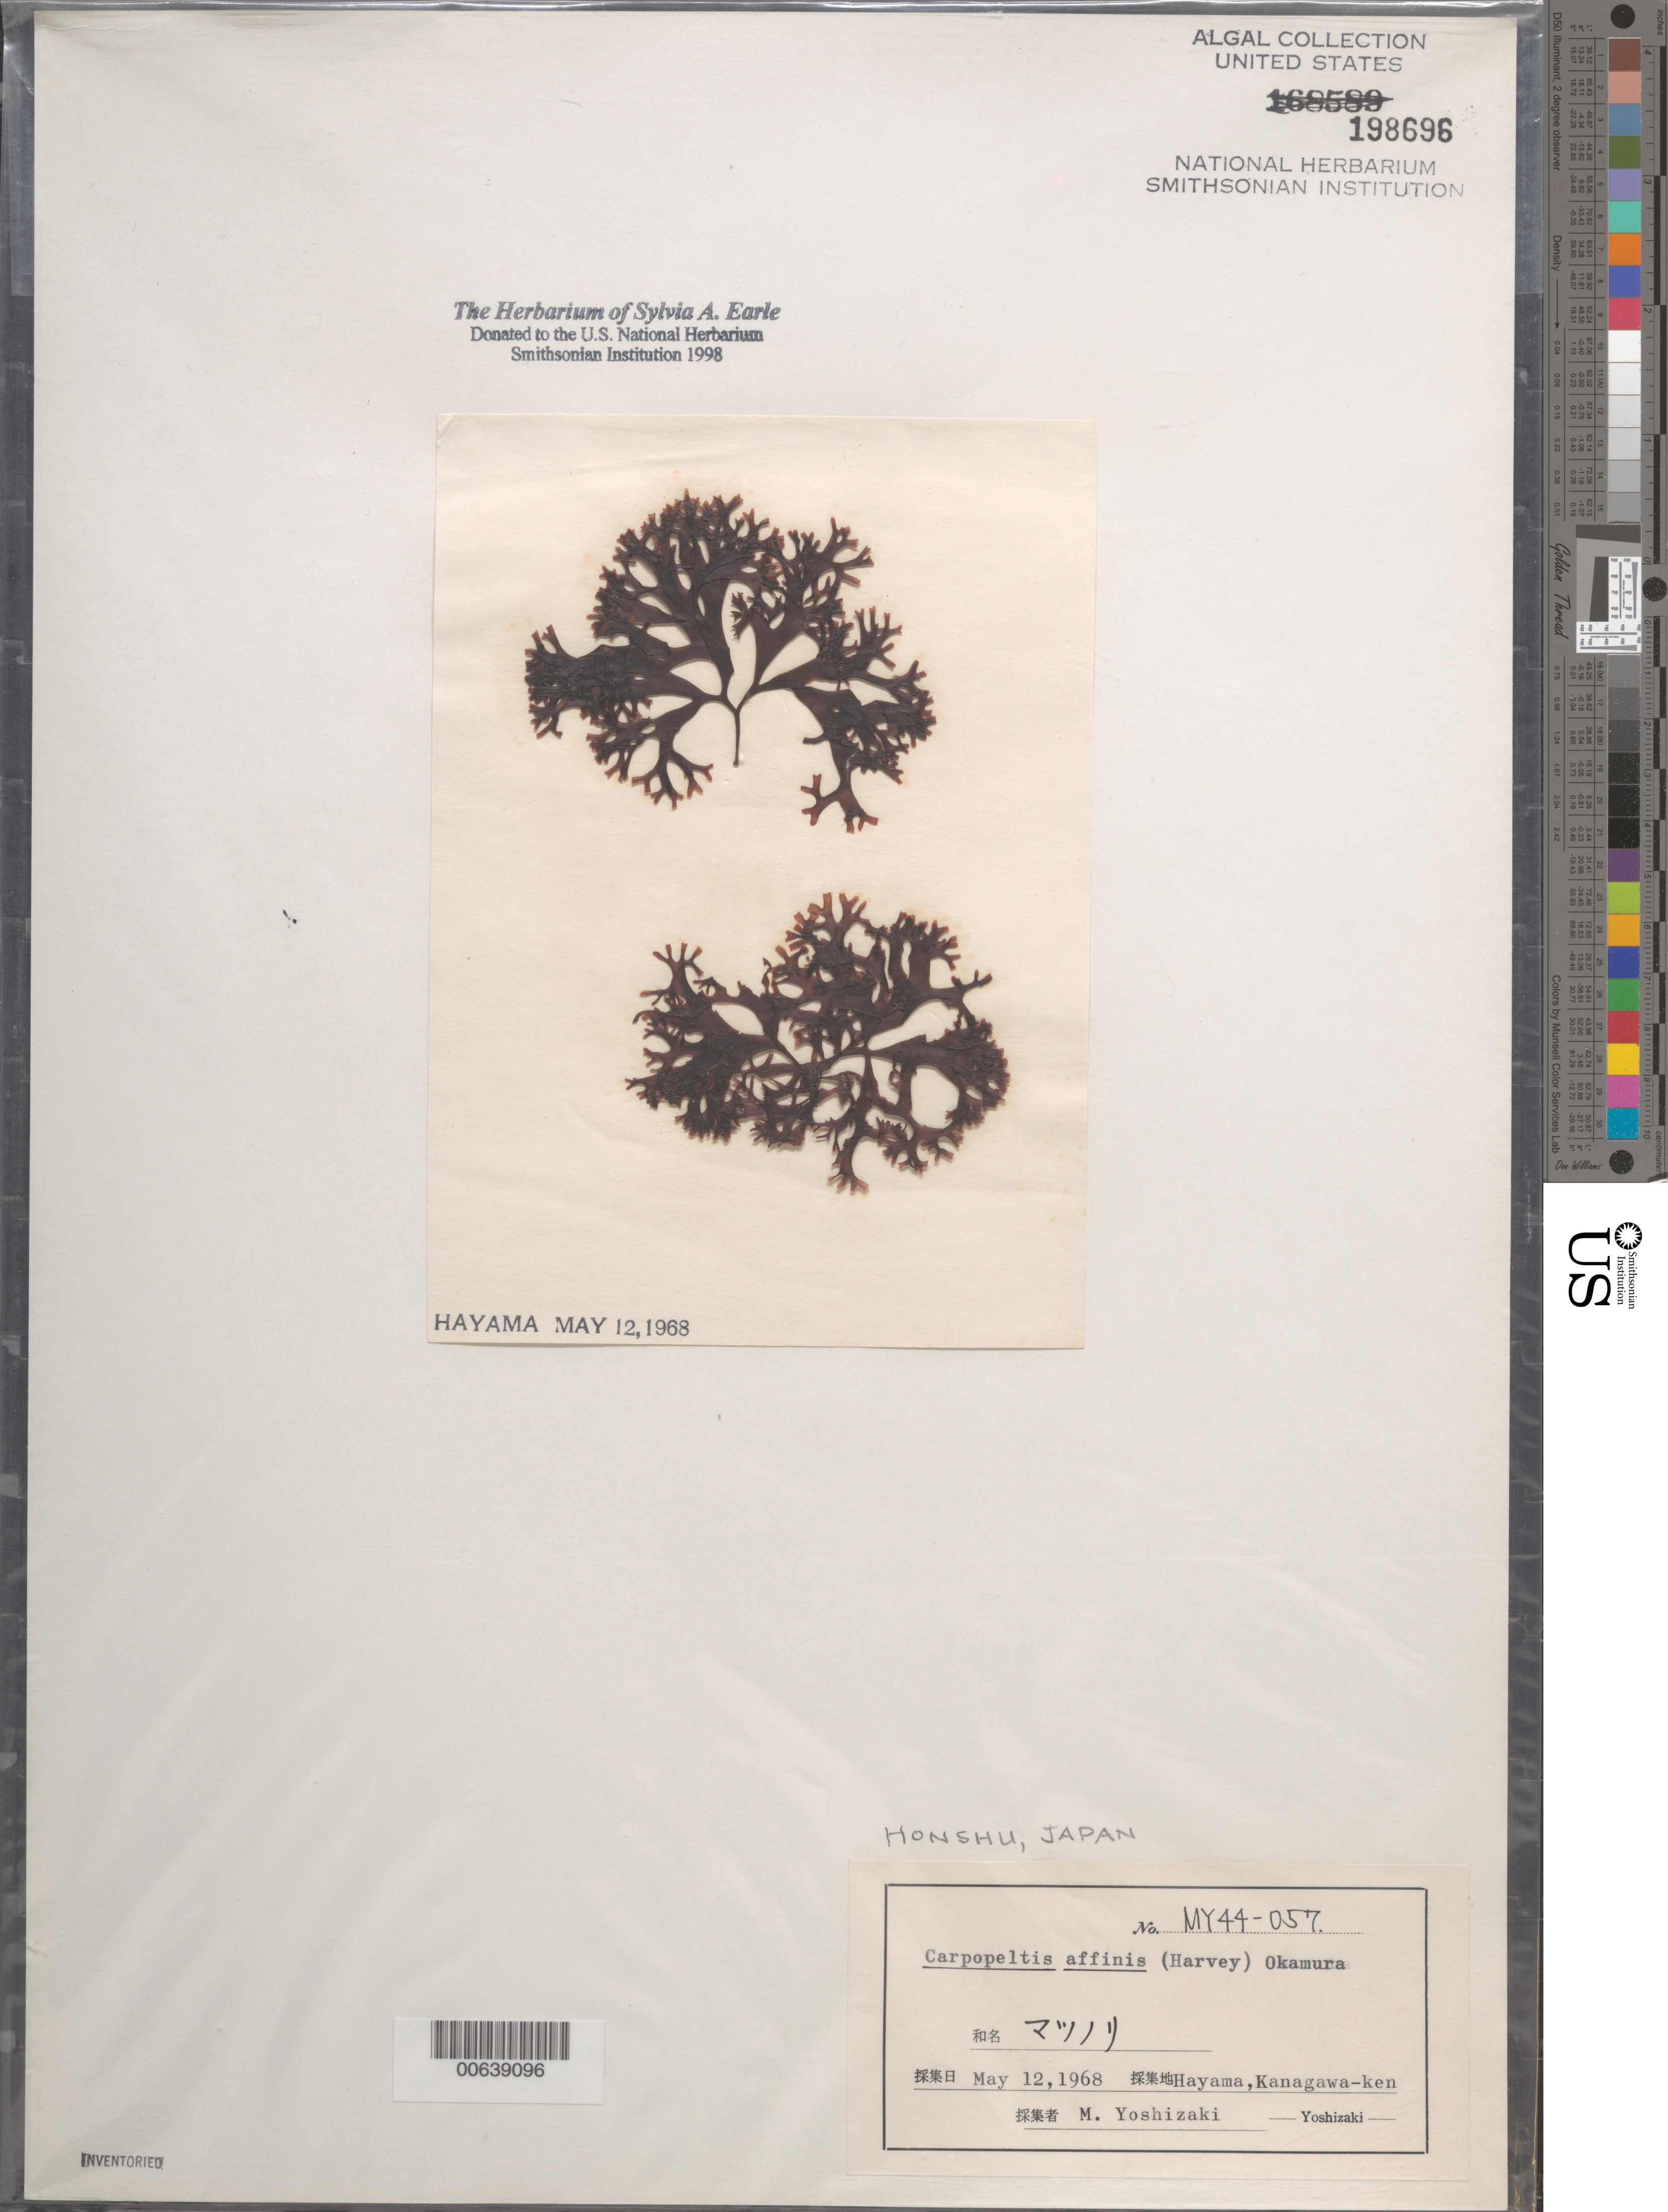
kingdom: Plantae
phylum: Rhodophyta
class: Florideophyceae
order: Halymeniales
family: Halymeniaceae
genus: Polyopes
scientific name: Polyopes affinis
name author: (Harvey) Kawaguchi & Wang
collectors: M. Yoshizaki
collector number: My 44-057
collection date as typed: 12 May 1968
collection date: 1968-05-12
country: Japan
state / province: Kanagawa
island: Honshu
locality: Hayama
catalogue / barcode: US 198696